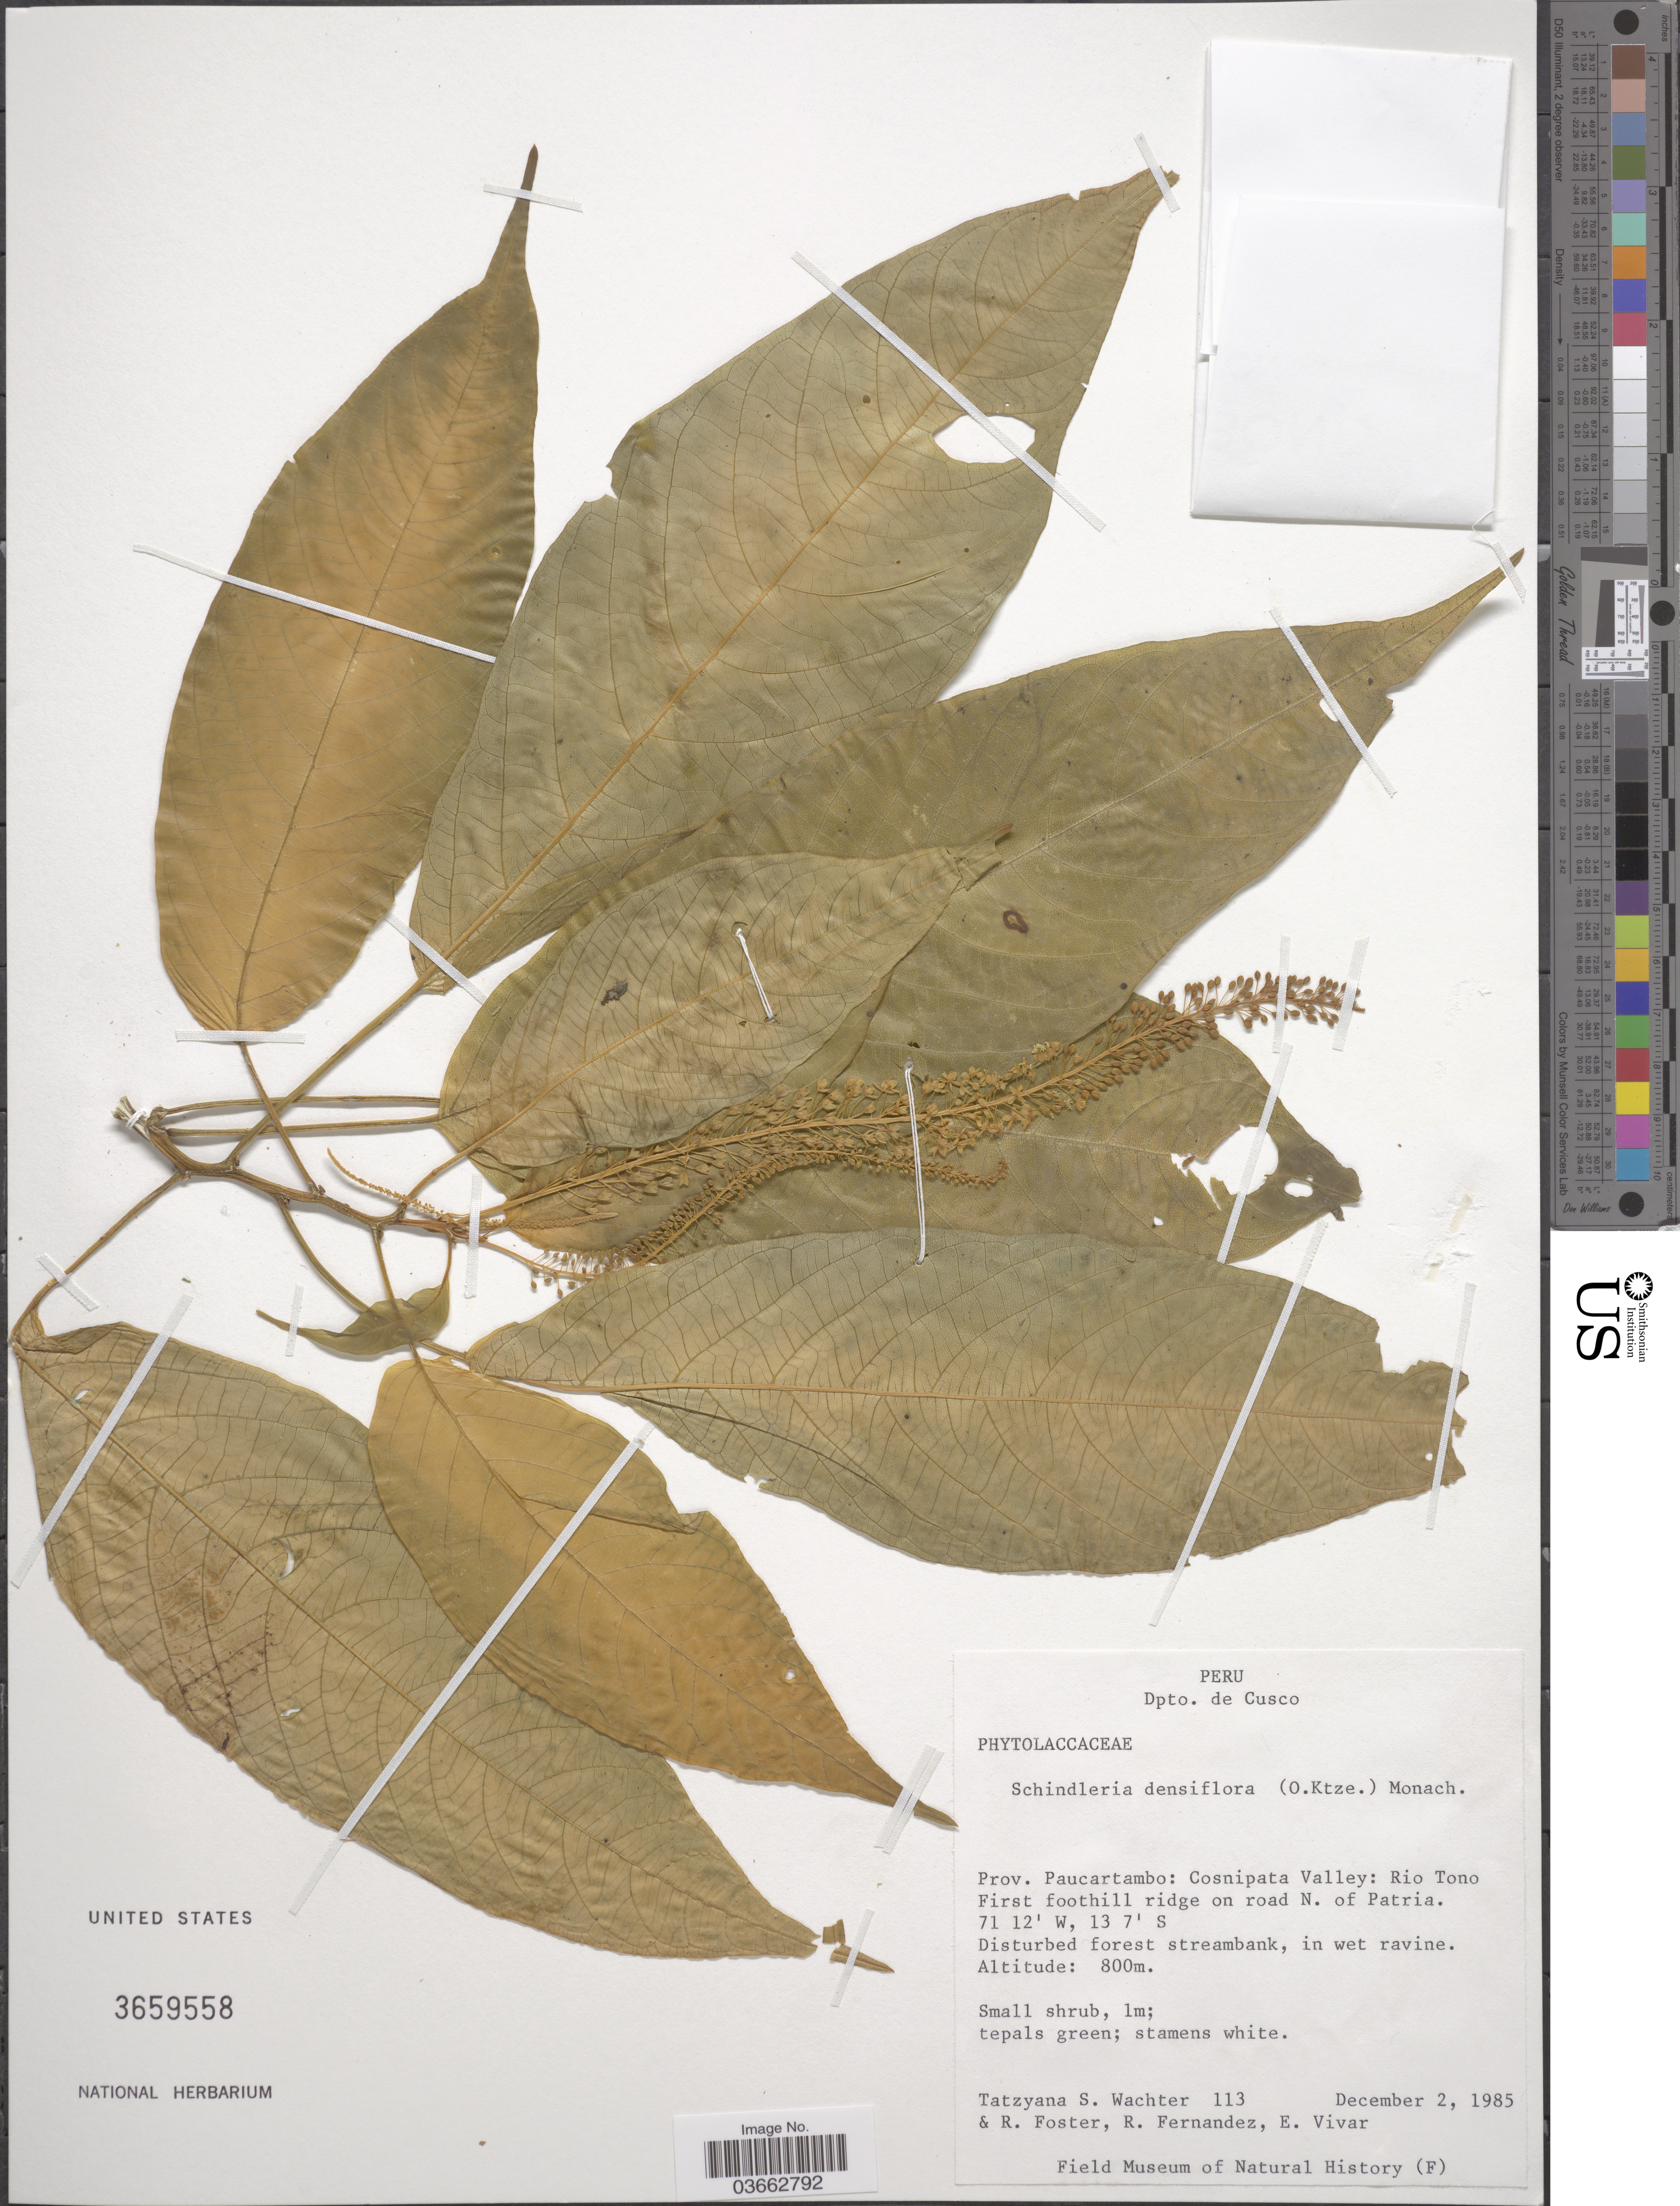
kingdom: Plantae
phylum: Tracheophyta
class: Magnoliopsida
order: Caryophyllales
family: Phytolaccaceae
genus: Schindleria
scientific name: Schindleria densiflora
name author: (Kuntze) Monach.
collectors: T. Wachter, R. Foster, R. Fernandez & E. Vivar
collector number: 113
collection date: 1985-12-02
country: Peru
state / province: Cusco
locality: Dpto. de Cusco. Prov. Paucartambo: Cosnipata Valley: Rio Tono First foothill ridge on road N. of Patria.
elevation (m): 800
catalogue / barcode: US 3659558